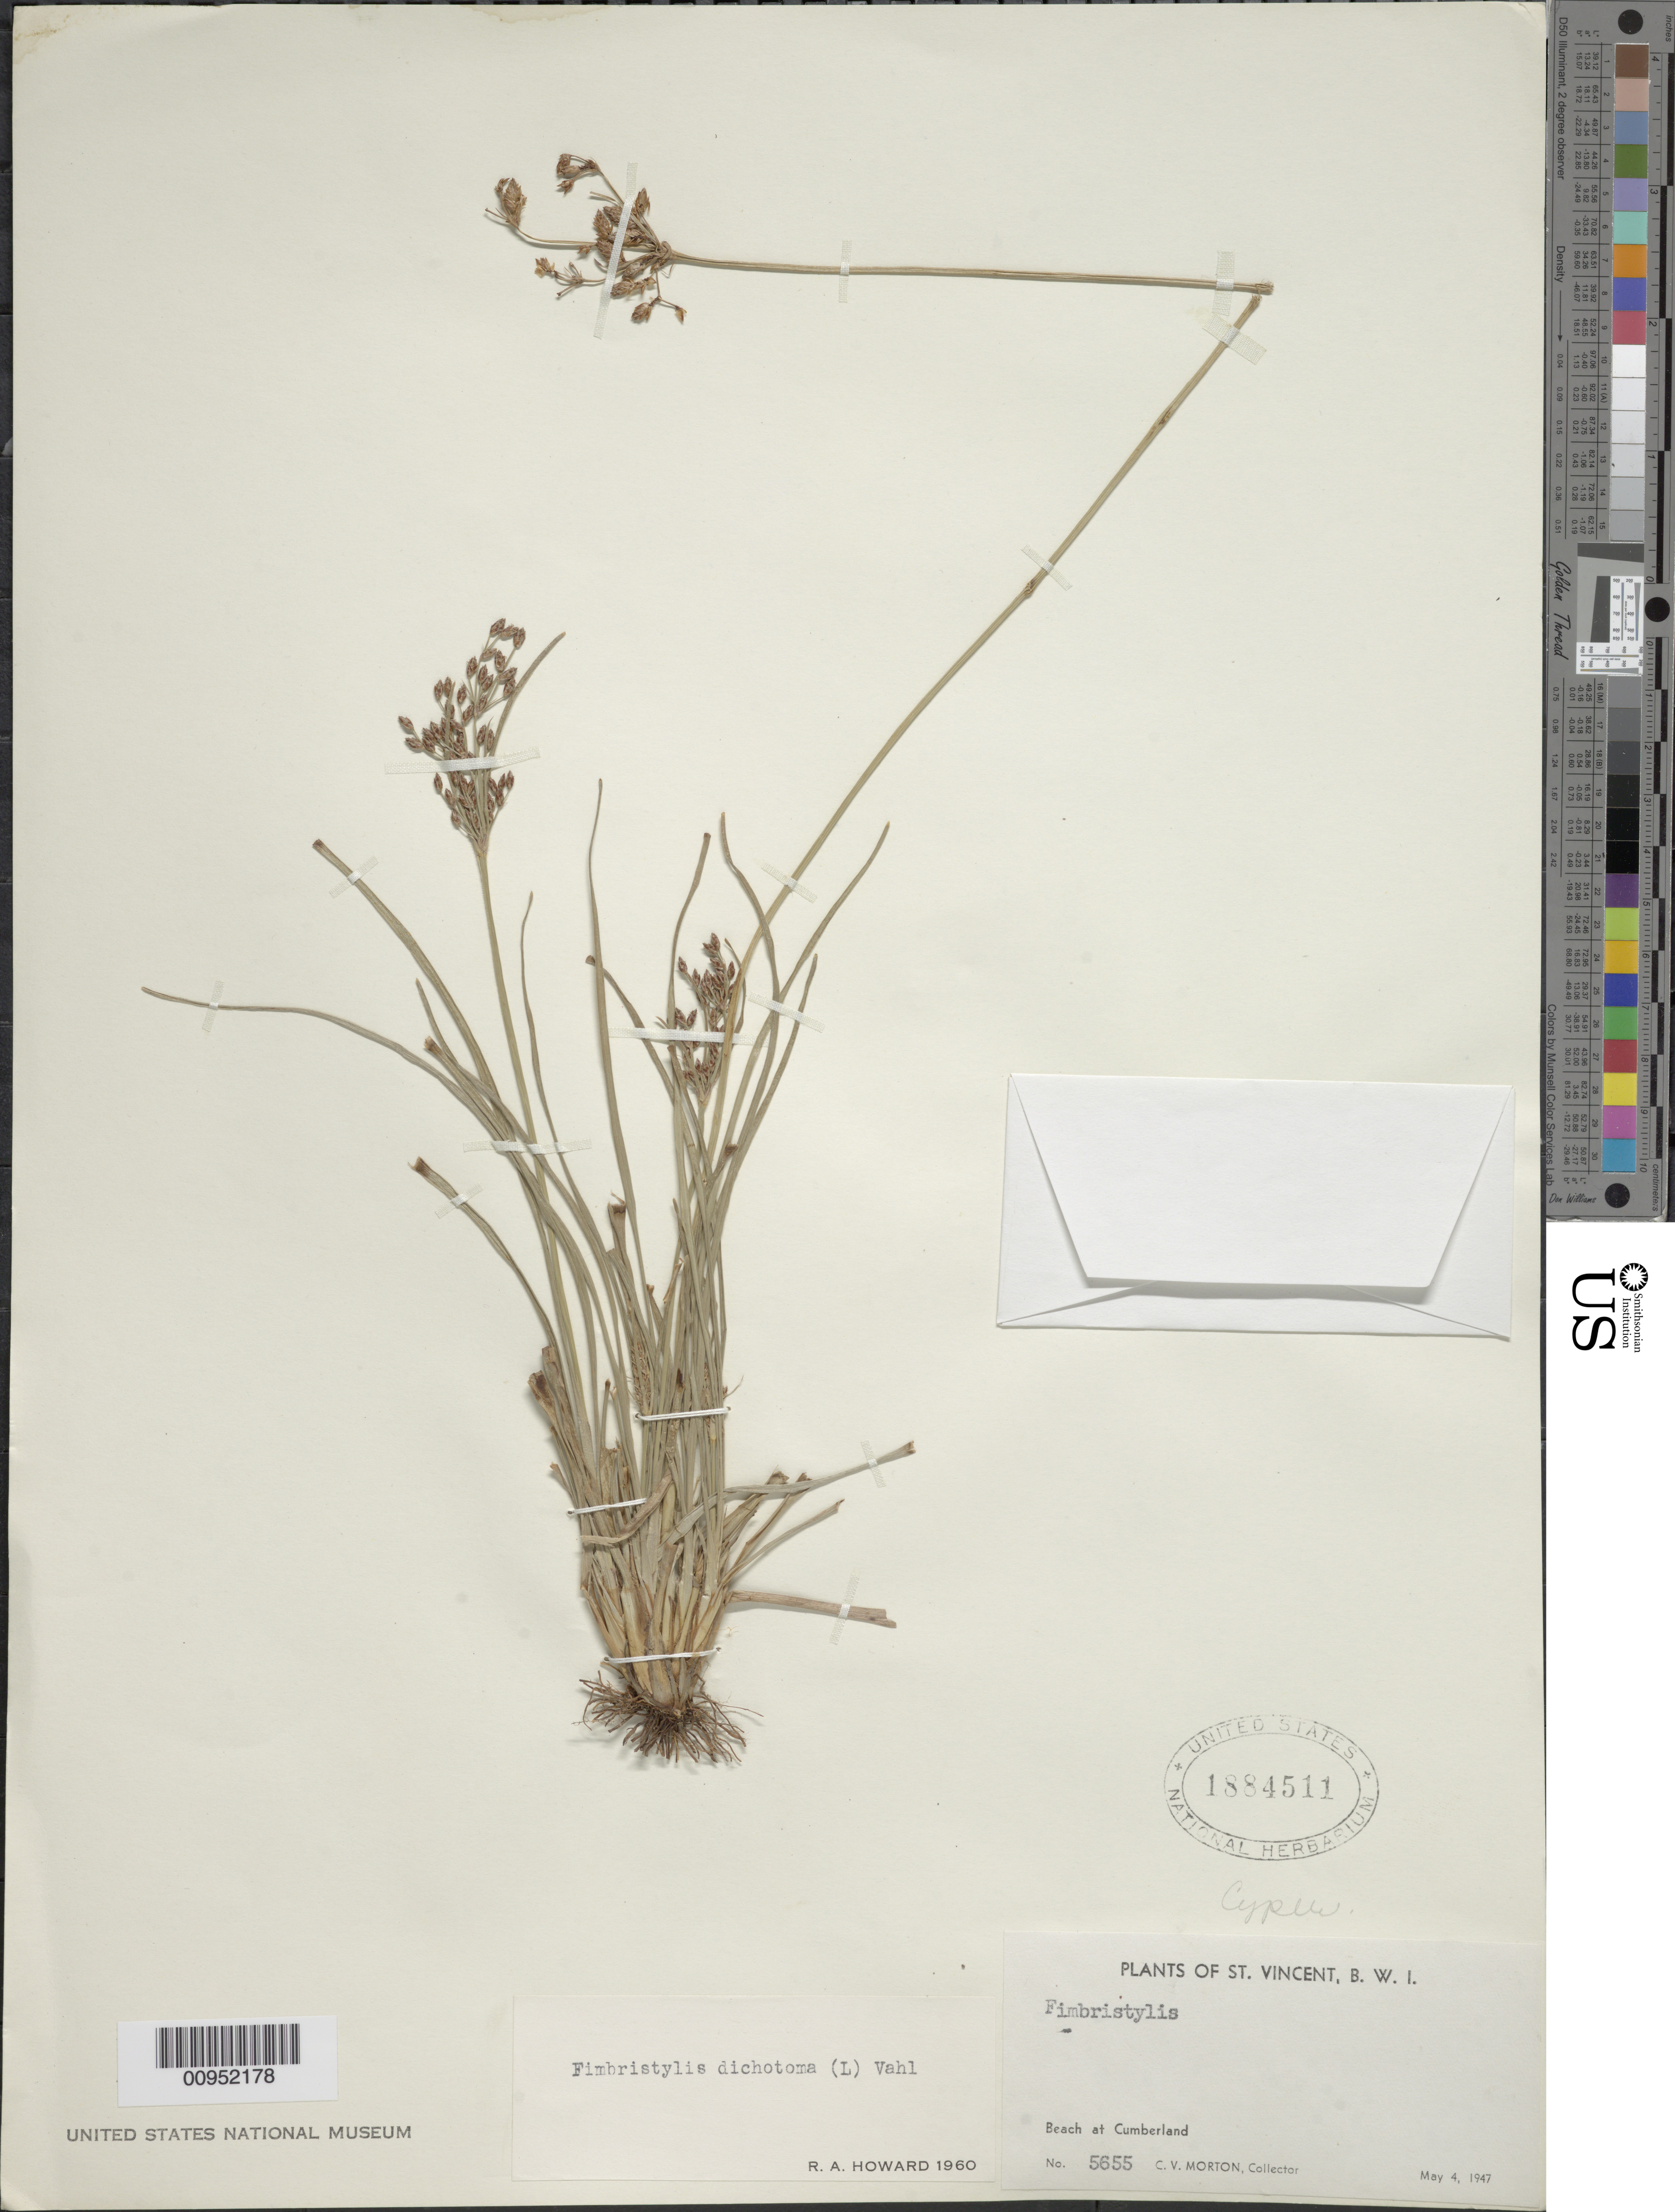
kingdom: Plantae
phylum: Tracheophyta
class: Liliopsida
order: Poales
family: Cyperaceae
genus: Fimbristylis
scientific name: Fimbristylis dichotoma subsp. dichotoma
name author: (L.) Vahl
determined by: Howard, R. A.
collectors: C. V. Morton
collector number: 5655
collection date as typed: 04 May 1947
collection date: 1947-05-04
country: St. Vincent - Grenadines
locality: Beach at Cumberland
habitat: Beach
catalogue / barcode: US 1884511